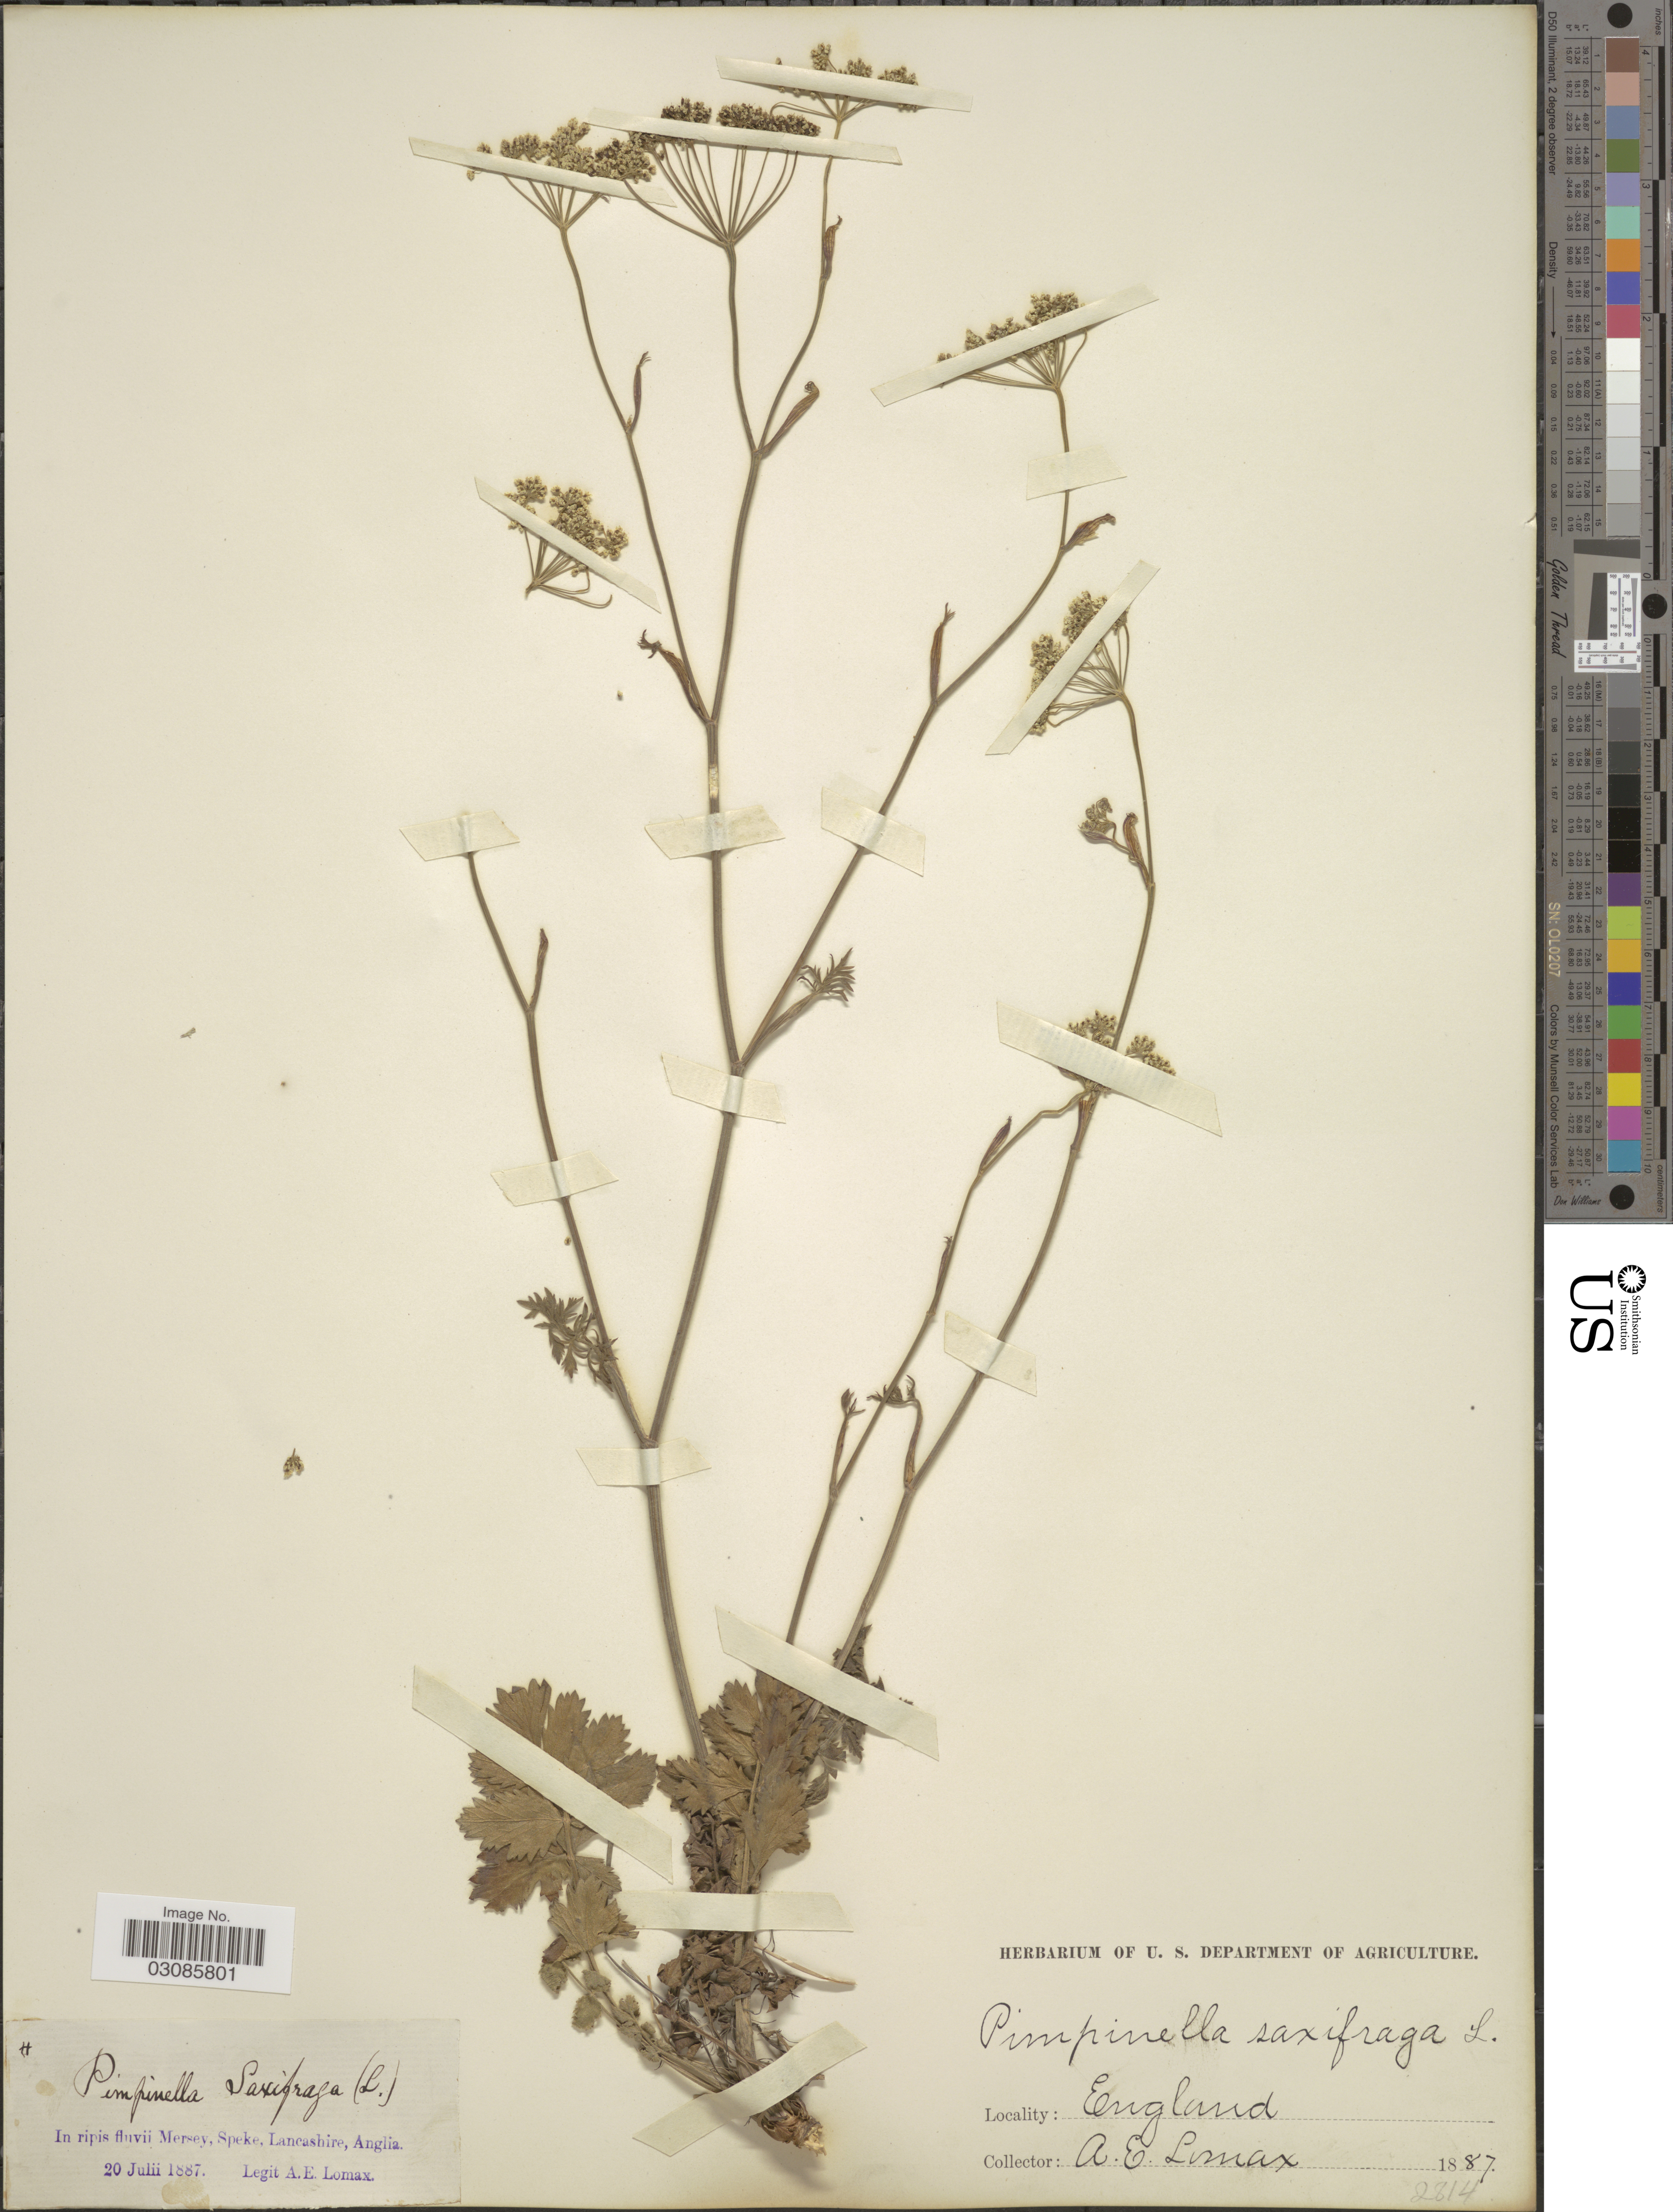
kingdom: Plantae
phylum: Tracheophyta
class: Magnoliopsida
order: Apiales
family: Apiaceae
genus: Pimpinella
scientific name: Pimpinella saxifraga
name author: L.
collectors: A. Lomax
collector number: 2814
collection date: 1887-07-20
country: United Kingdom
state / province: England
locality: In ripis fluvii Mersey, Speke, Lancashire, Anglia.